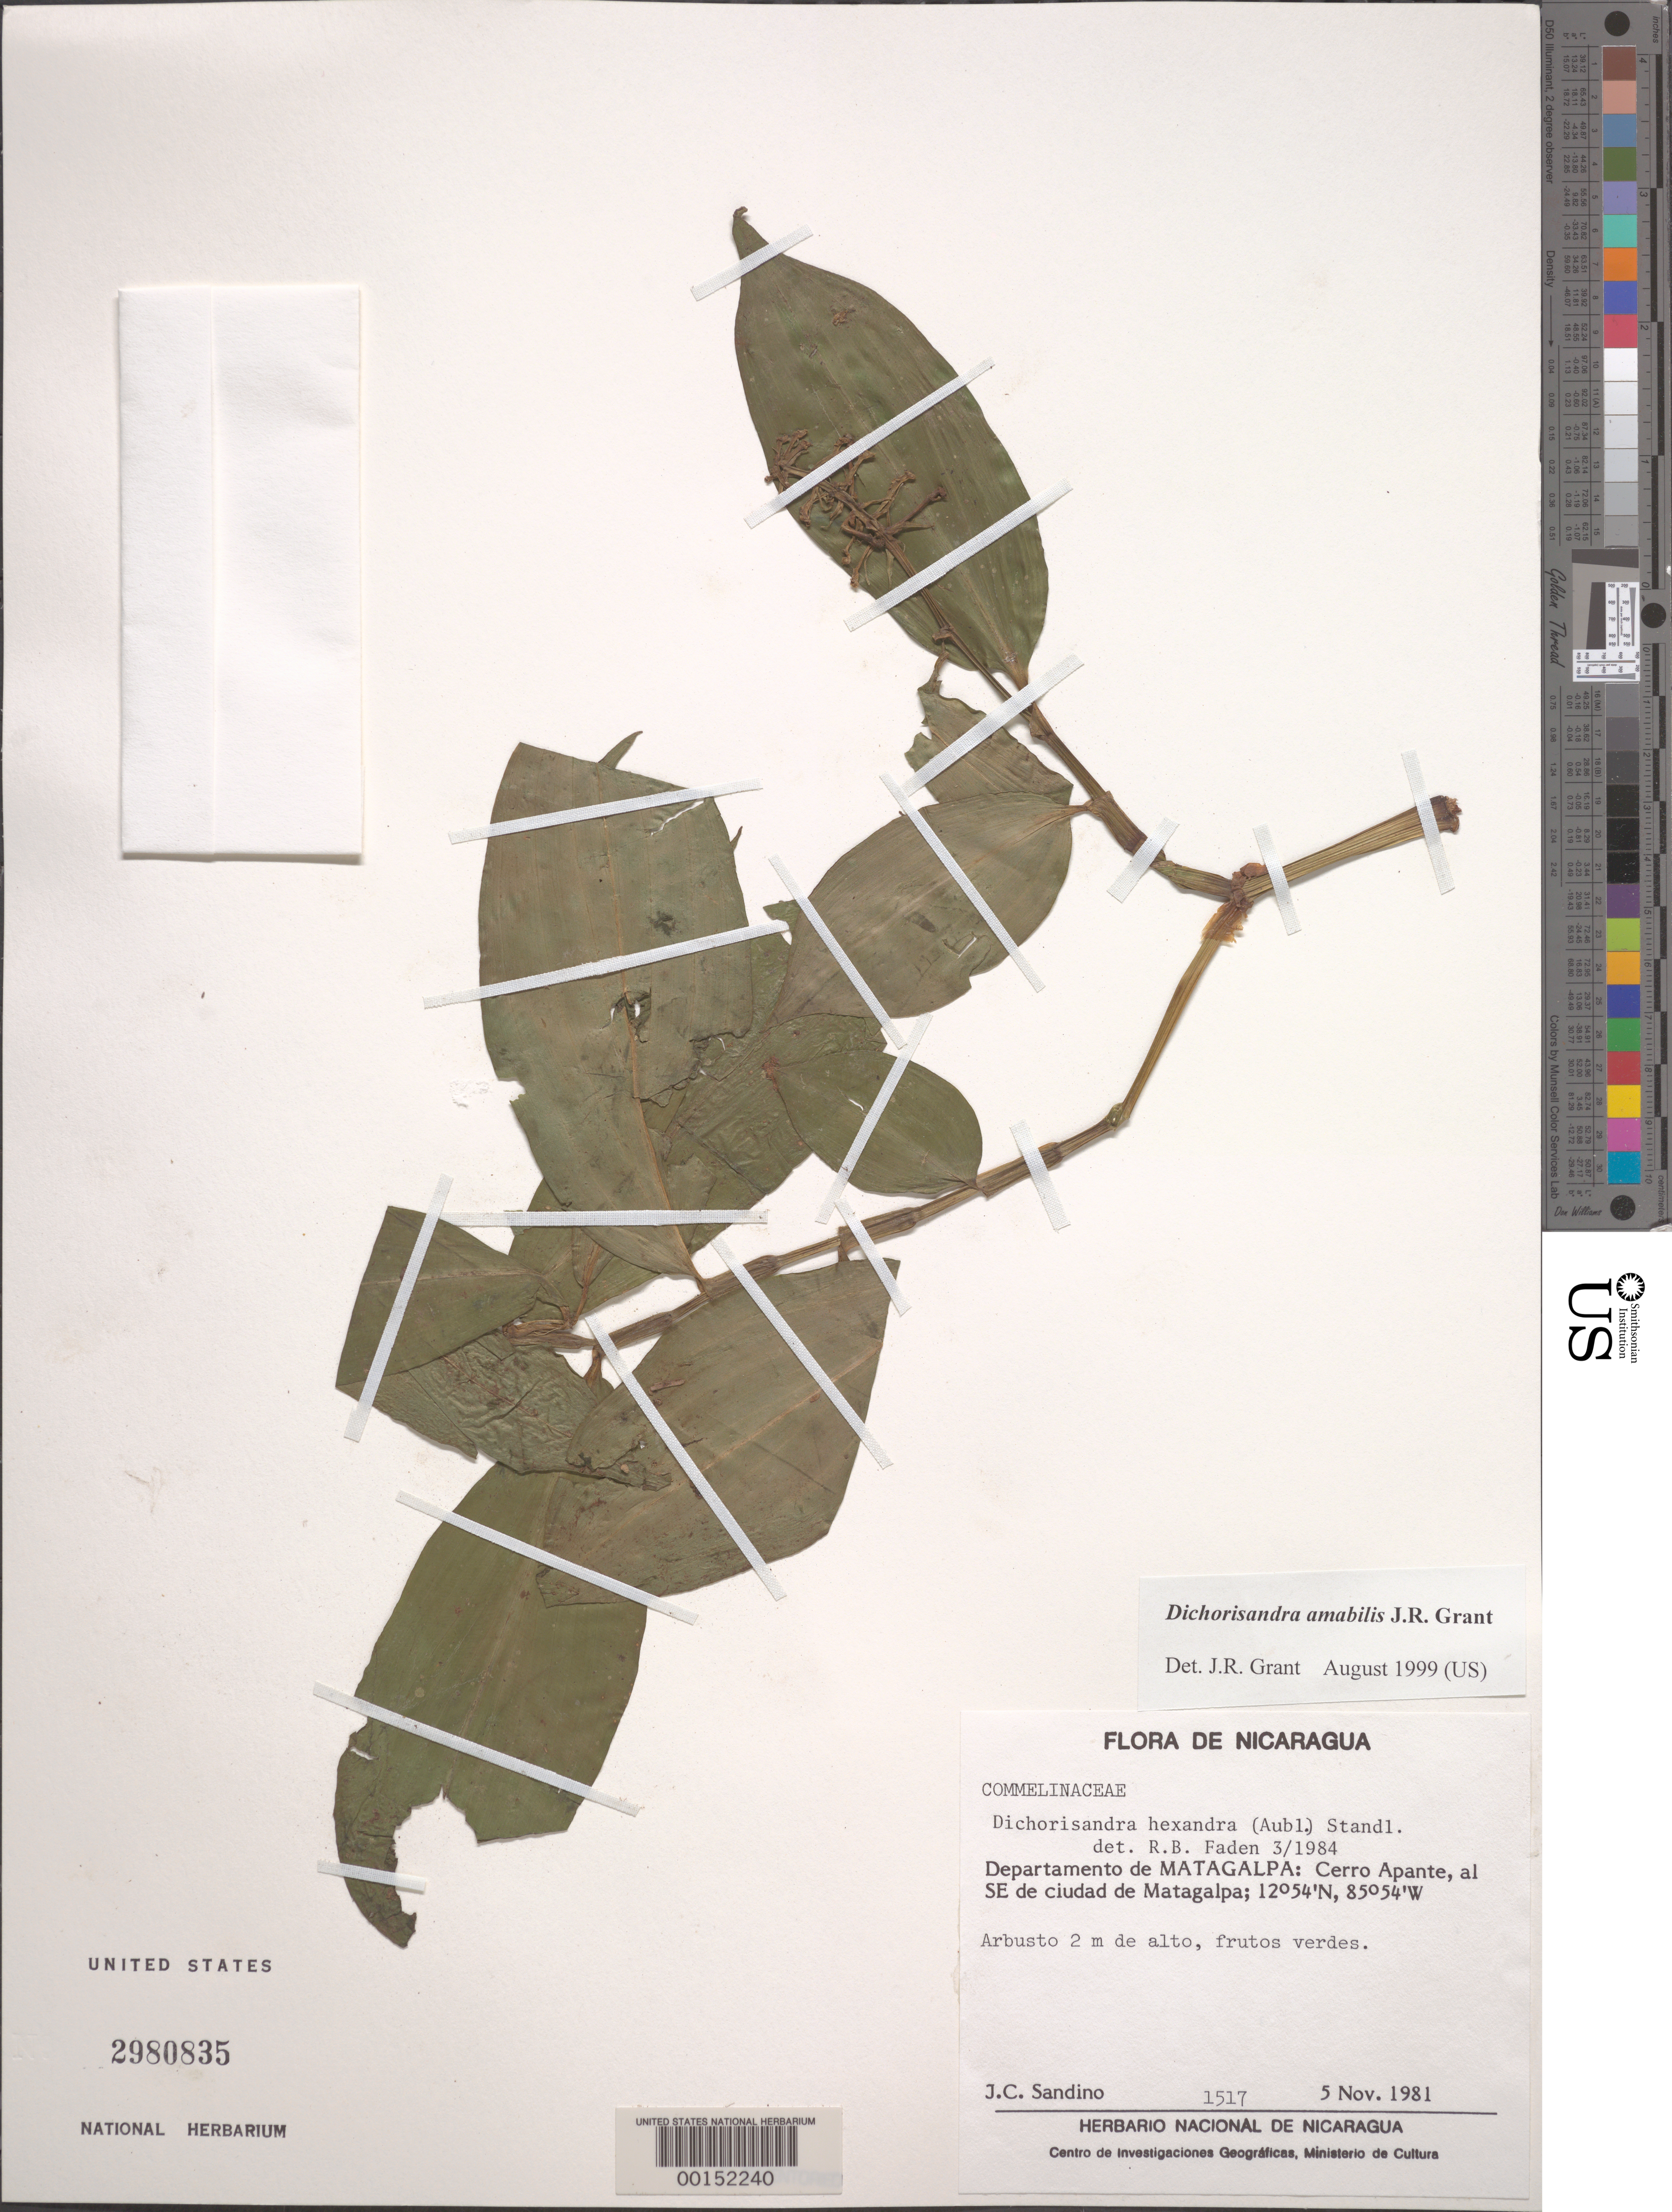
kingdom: Plantae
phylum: Tracheophyta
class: Liliopsida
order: Commelinales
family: Commelinaceae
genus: Dichorisandra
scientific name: Dichorisandra hexandra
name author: (Aubl.) Standl.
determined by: Faden, Robert B., (US), Smithsonian Institution - National Museum of Natural History (UNITED STATES)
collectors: J. Sandino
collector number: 1517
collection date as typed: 05 Nov 1981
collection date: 1981-11-05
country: Nicaragua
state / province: Matagalpa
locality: Cerro apante, se of matagalpa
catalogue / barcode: US 2980835